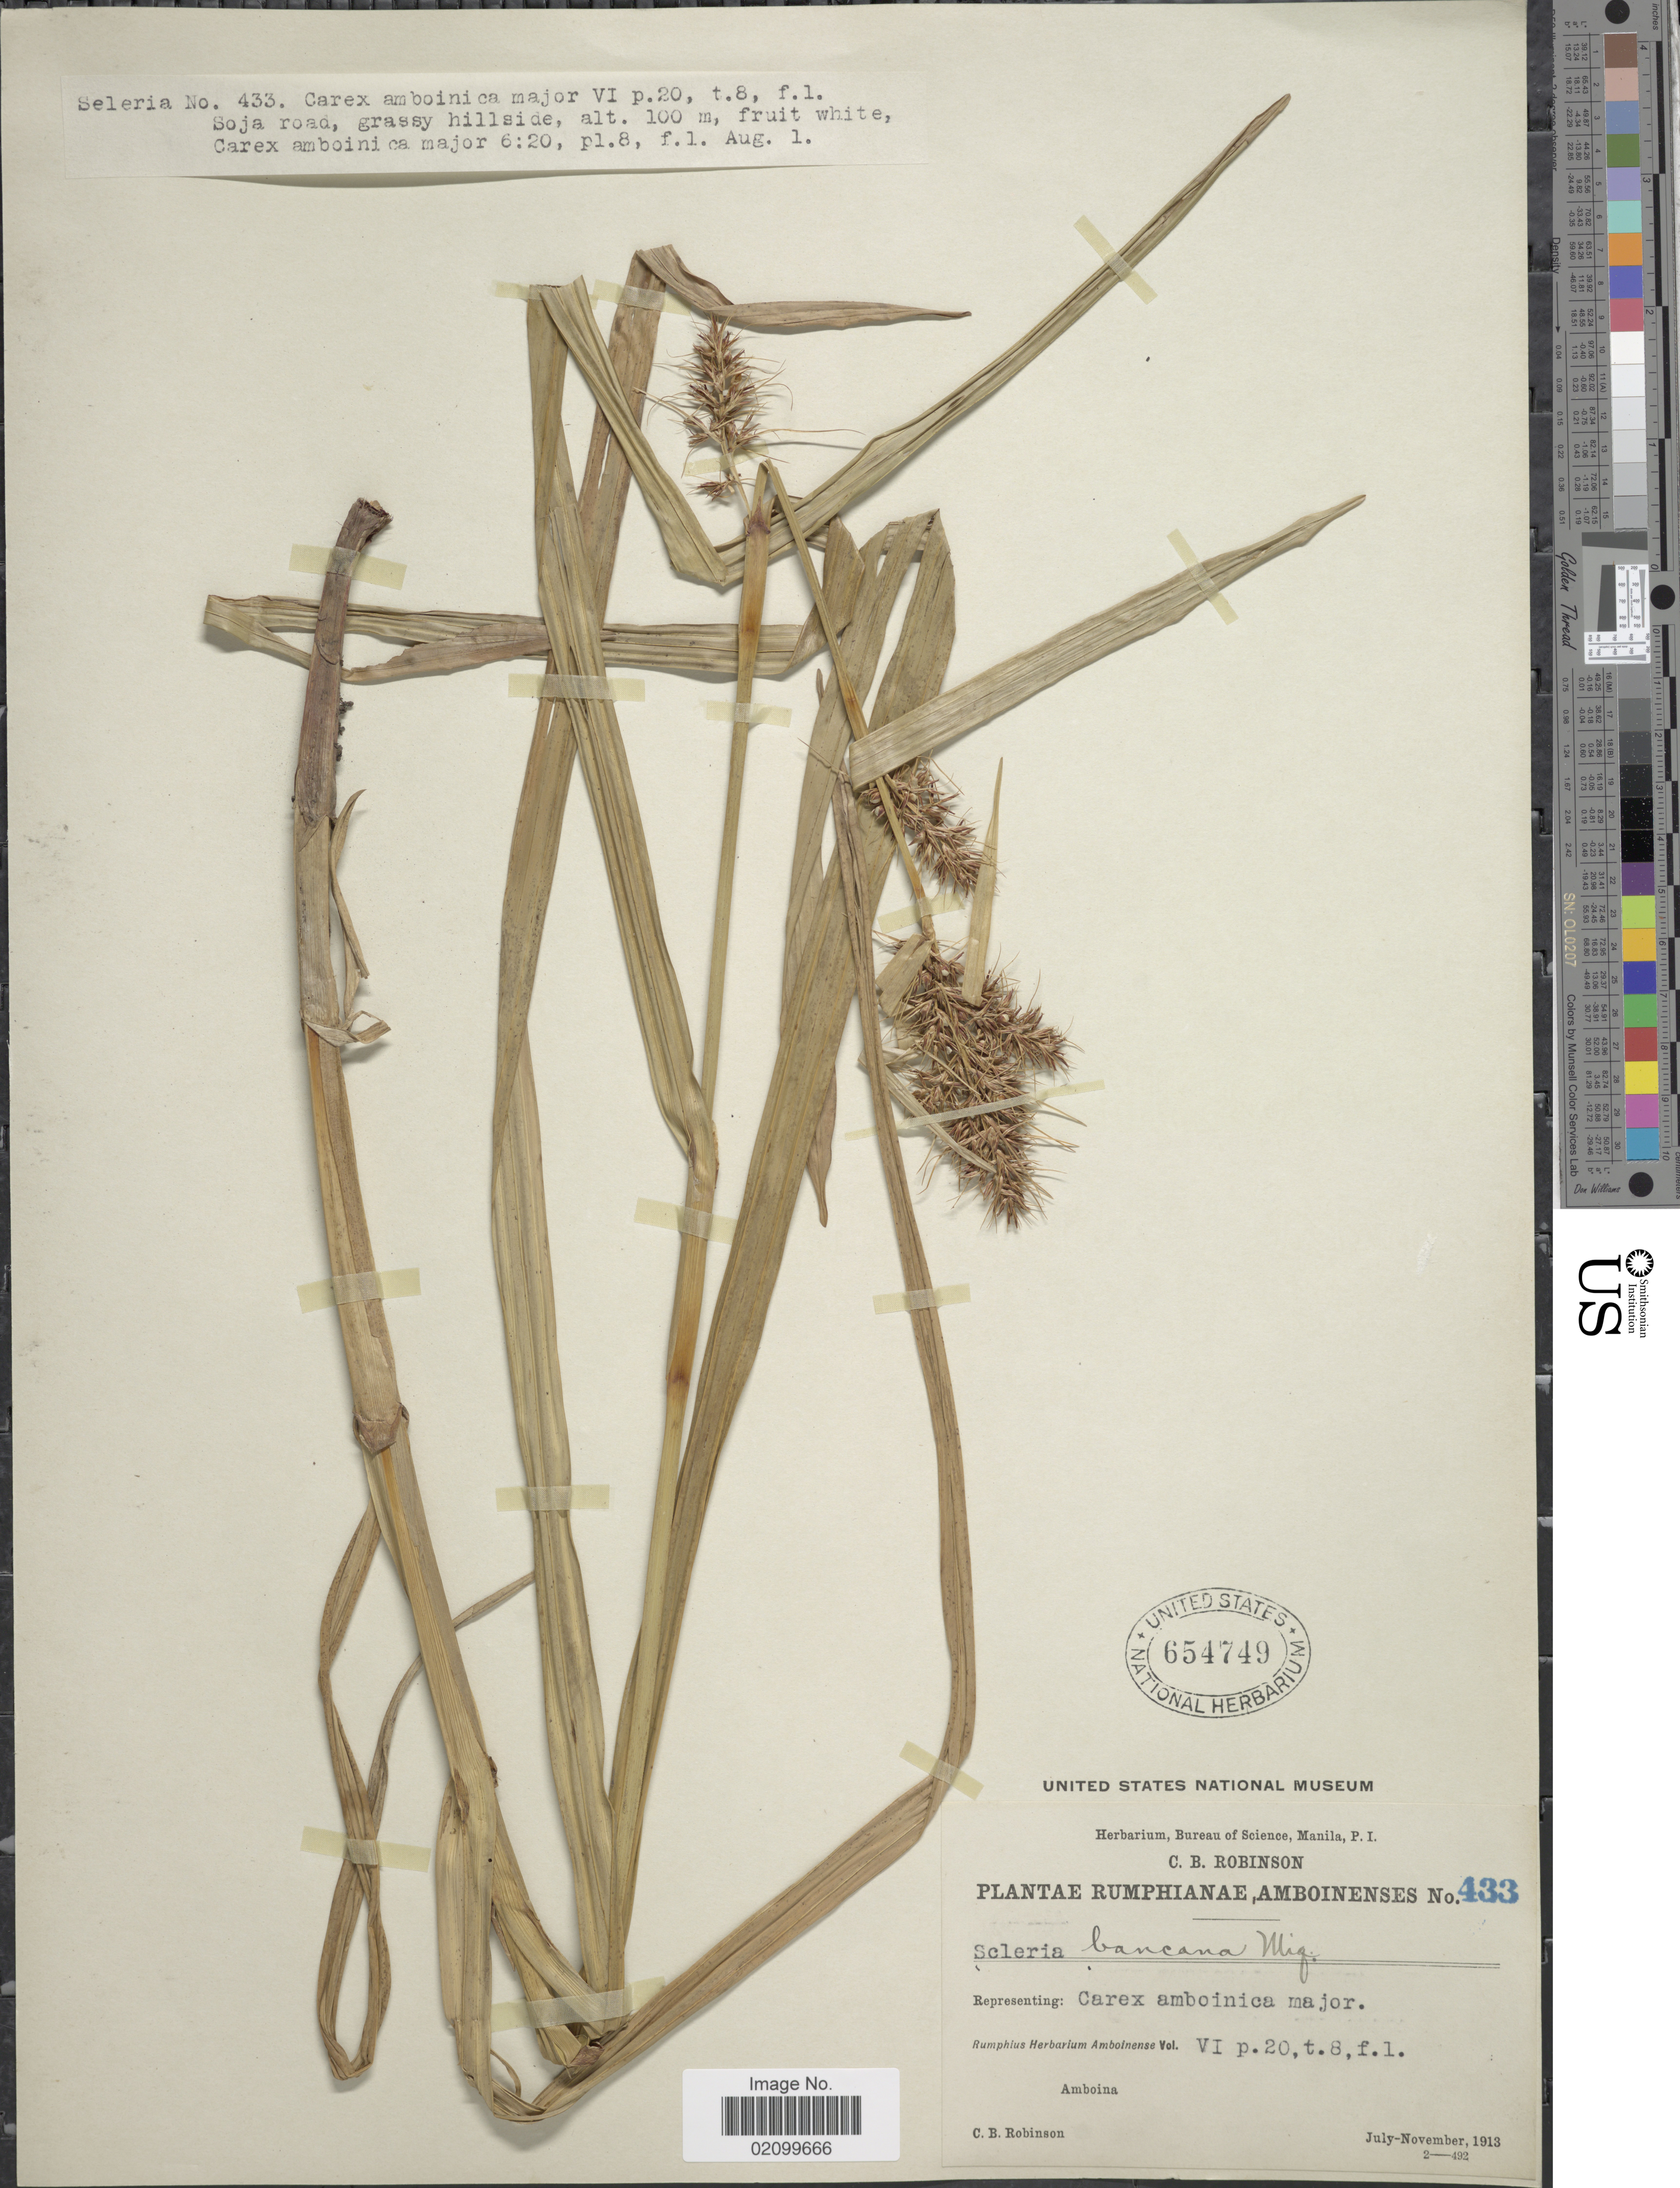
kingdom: Plantae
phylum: Tracheophyta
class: Liliopsida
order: Poales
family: Cyperaceae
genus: Scleria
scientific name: Scleria bancana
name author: Miq.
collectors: C. Robinson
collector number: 433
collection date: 1913-08-01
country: Indonesia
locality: Amboina, Soja road, grassy hillside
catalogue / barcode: US 654749